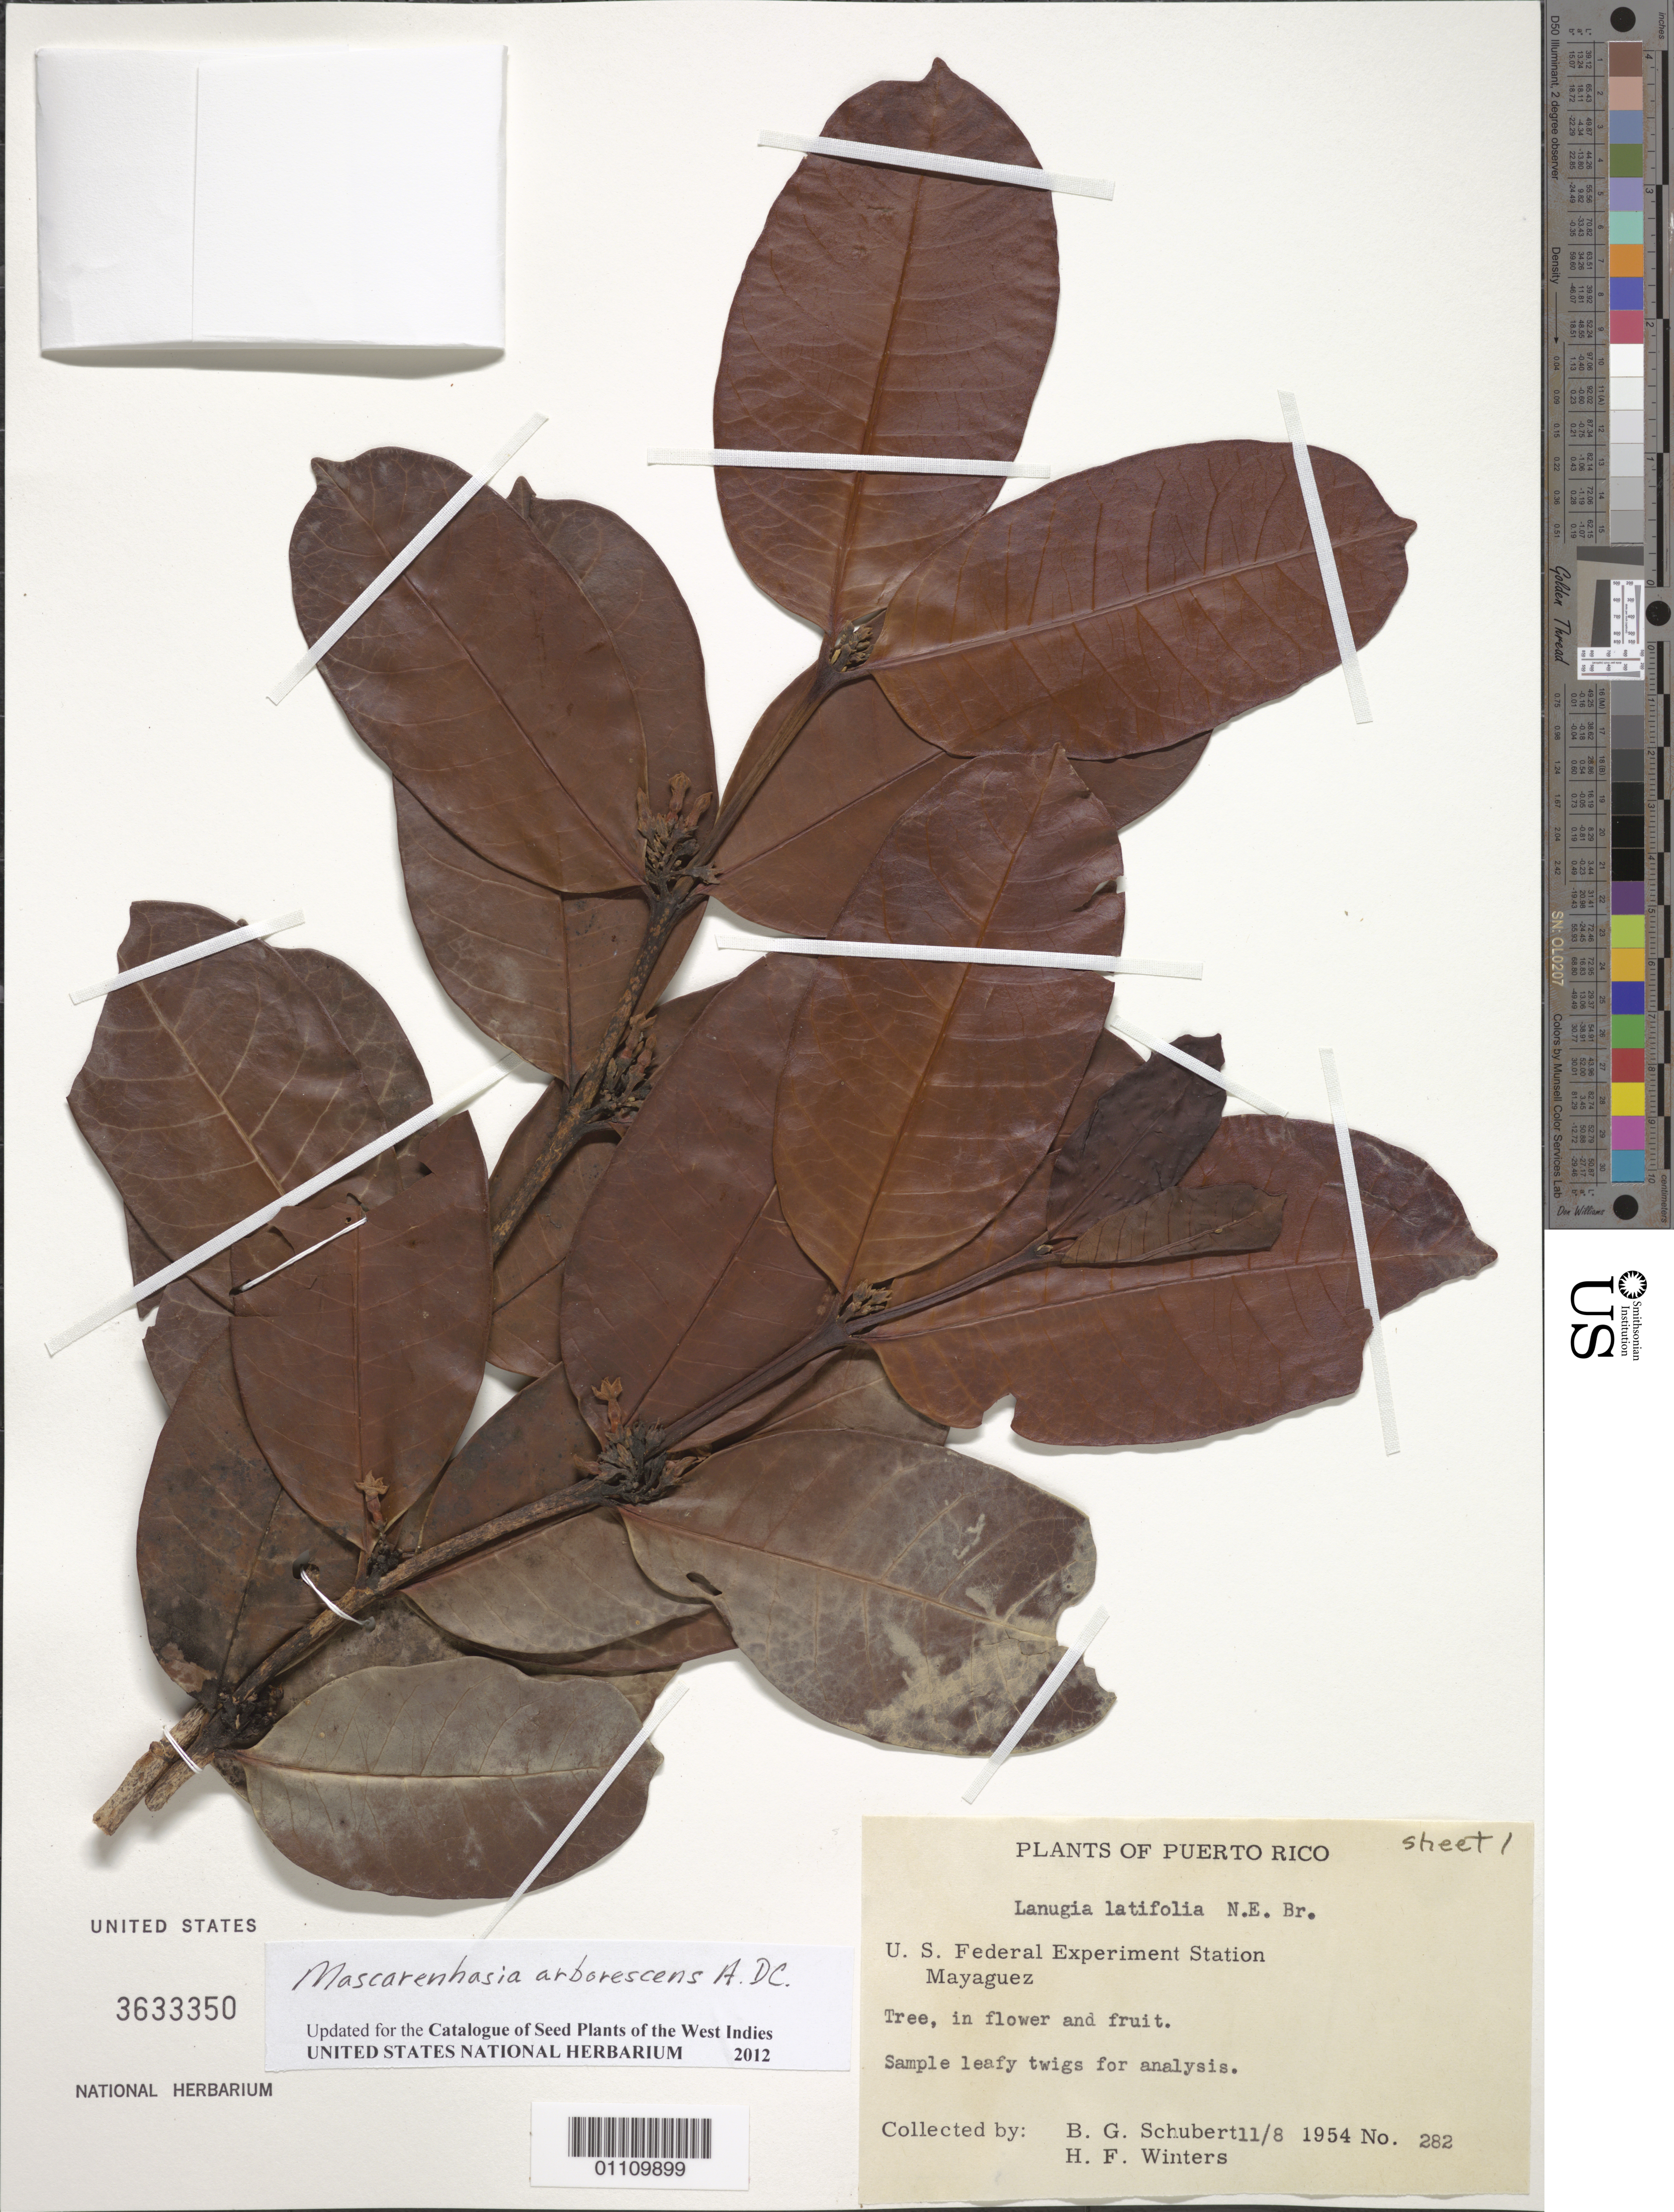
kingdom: Plantae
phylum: Tracheophyta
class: Magnoliopsida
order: Gentianales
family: Apocynaceae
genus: Mascarenhasia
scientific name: Mascarenhasia arborescens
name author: A. DC.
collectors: B. Schubert & H. Winters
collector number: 282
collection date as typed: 08 Nov 1954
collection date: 1954-11-08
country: Puerto Rico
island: Puerto Rico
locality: U.S. Federal Experiment Station, Mayaguez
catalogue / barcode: US 3633350